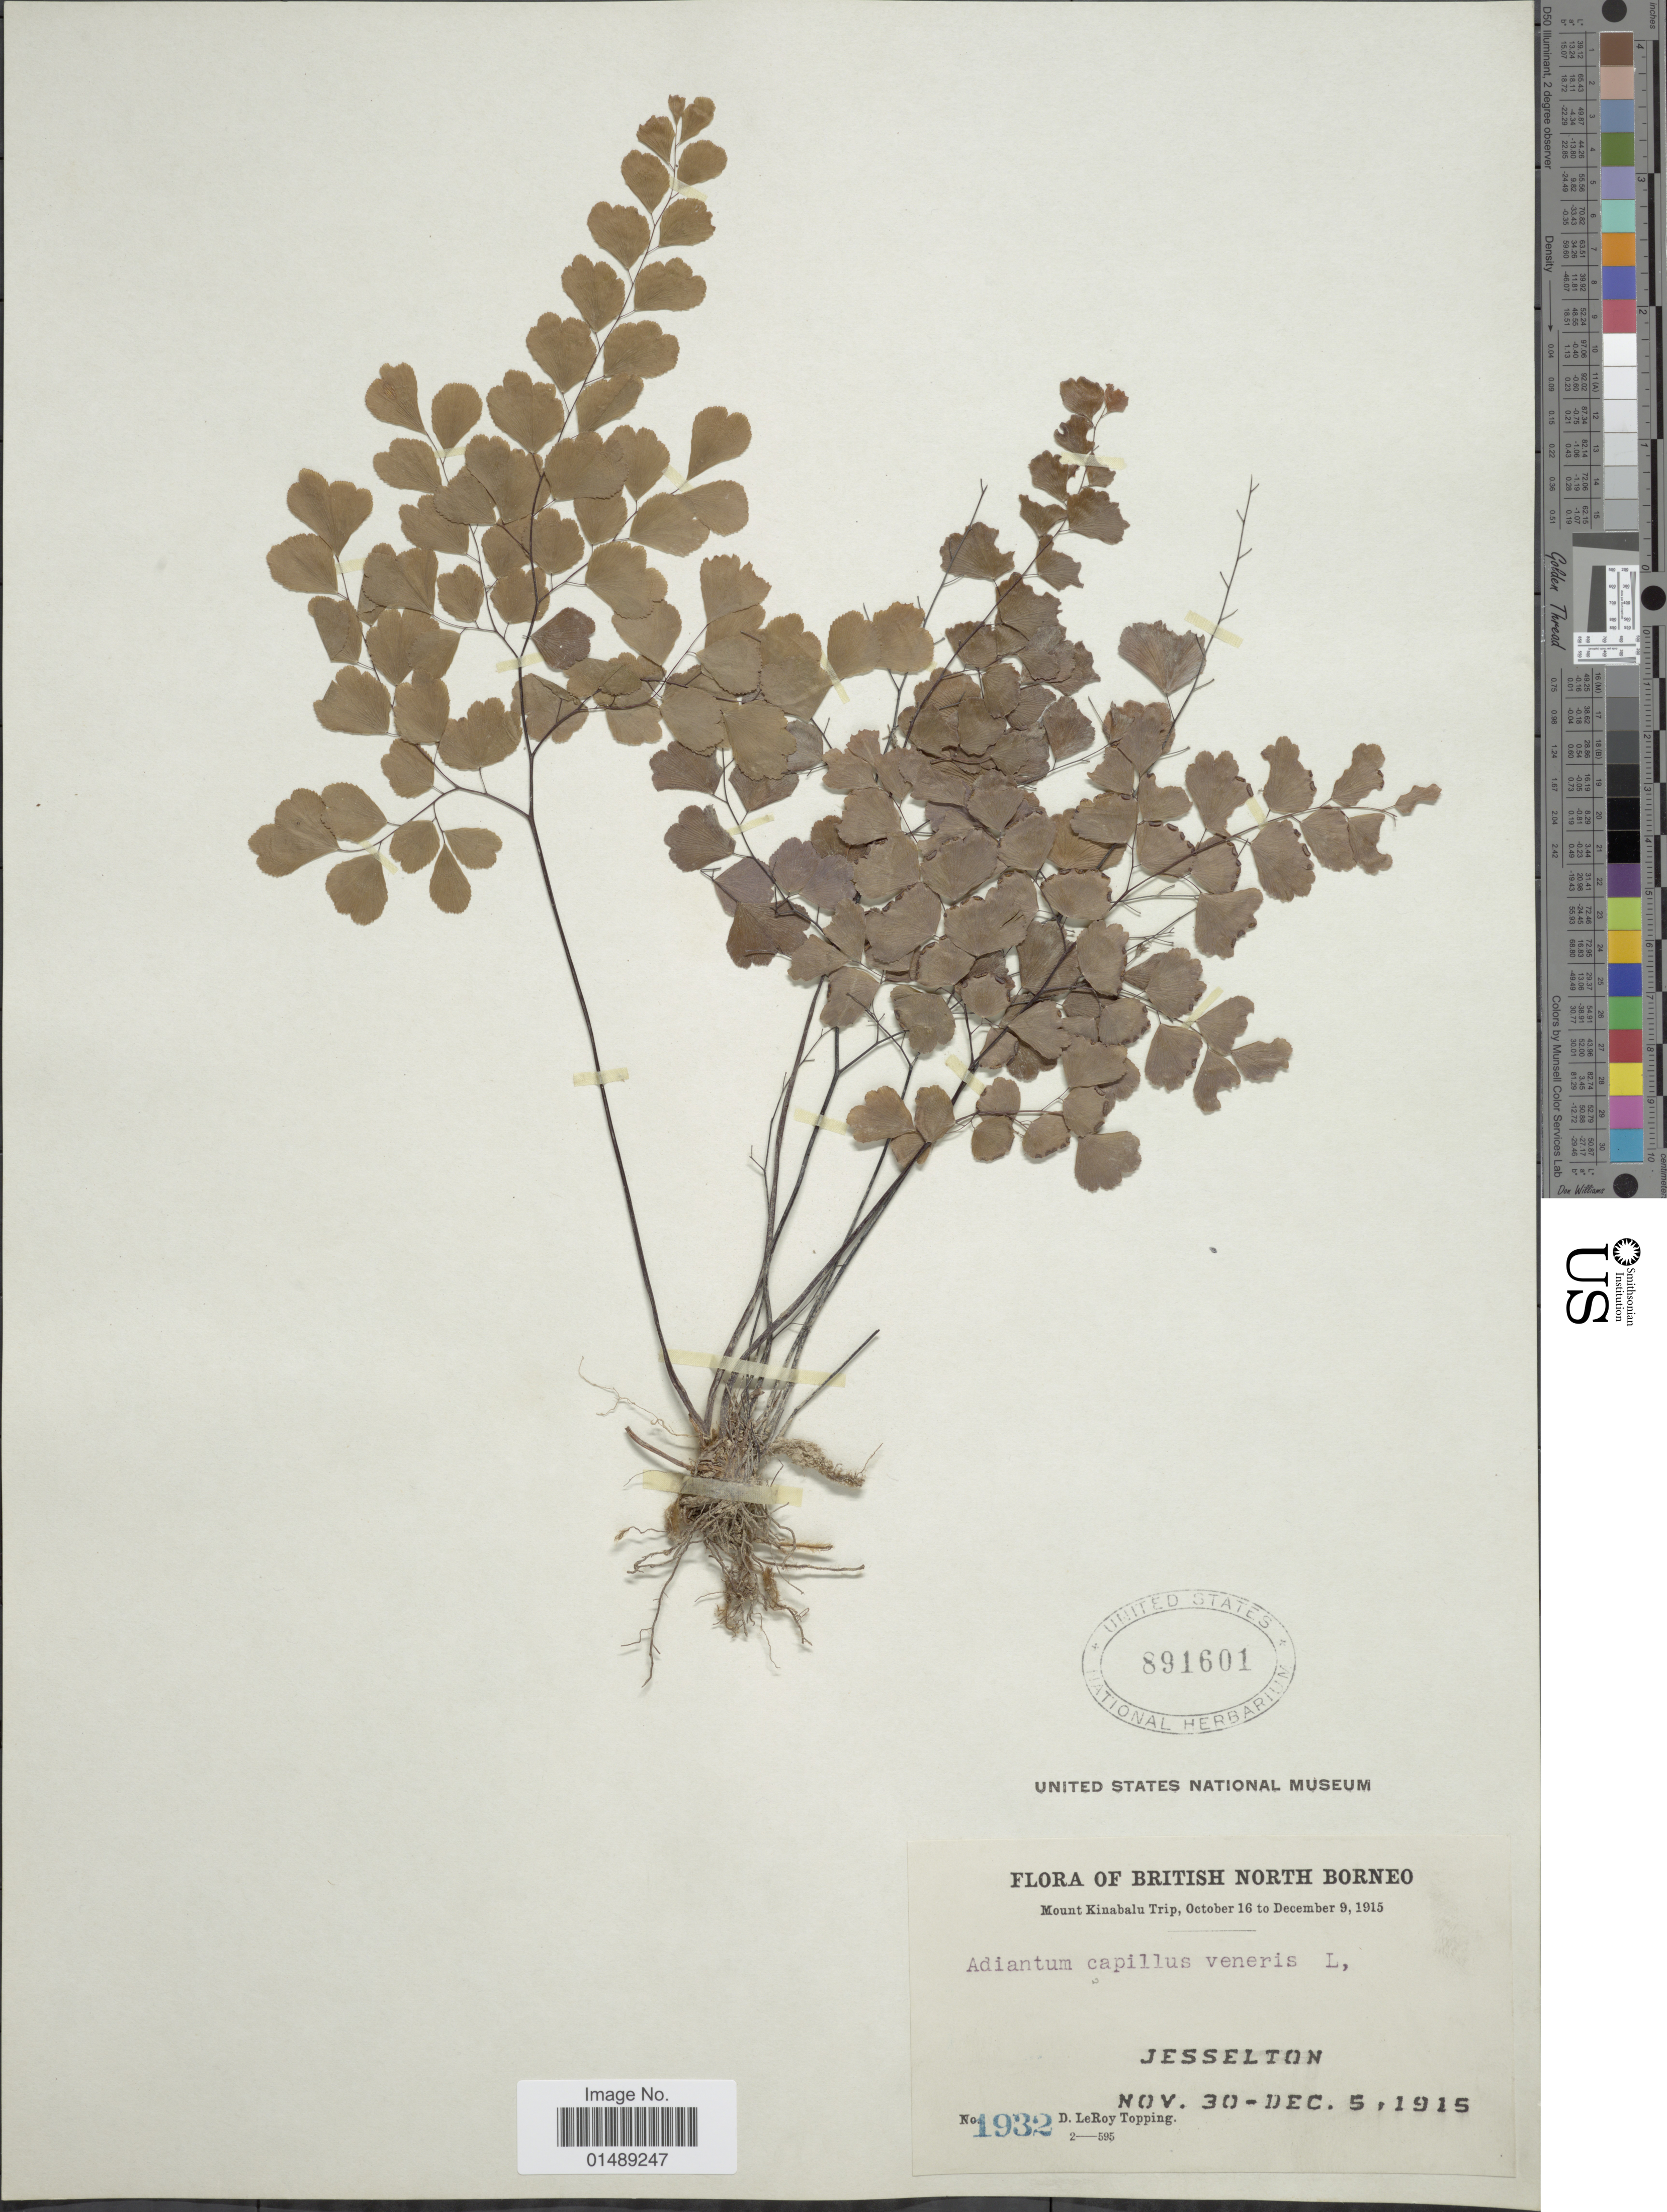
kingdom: Plantae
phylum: Tracheophyta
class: Polypodiopsida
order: Polypodiales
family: Pteridaceae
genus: Adiantum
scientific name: Adiantum sp.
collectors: D. L. Topping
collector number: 1932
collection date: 1915-11-30/1915-12-05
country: Malaysia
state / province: Sabah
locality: Mount Kinabalu, Flora of British North Borneo, Jesselton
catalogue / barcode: US 891601